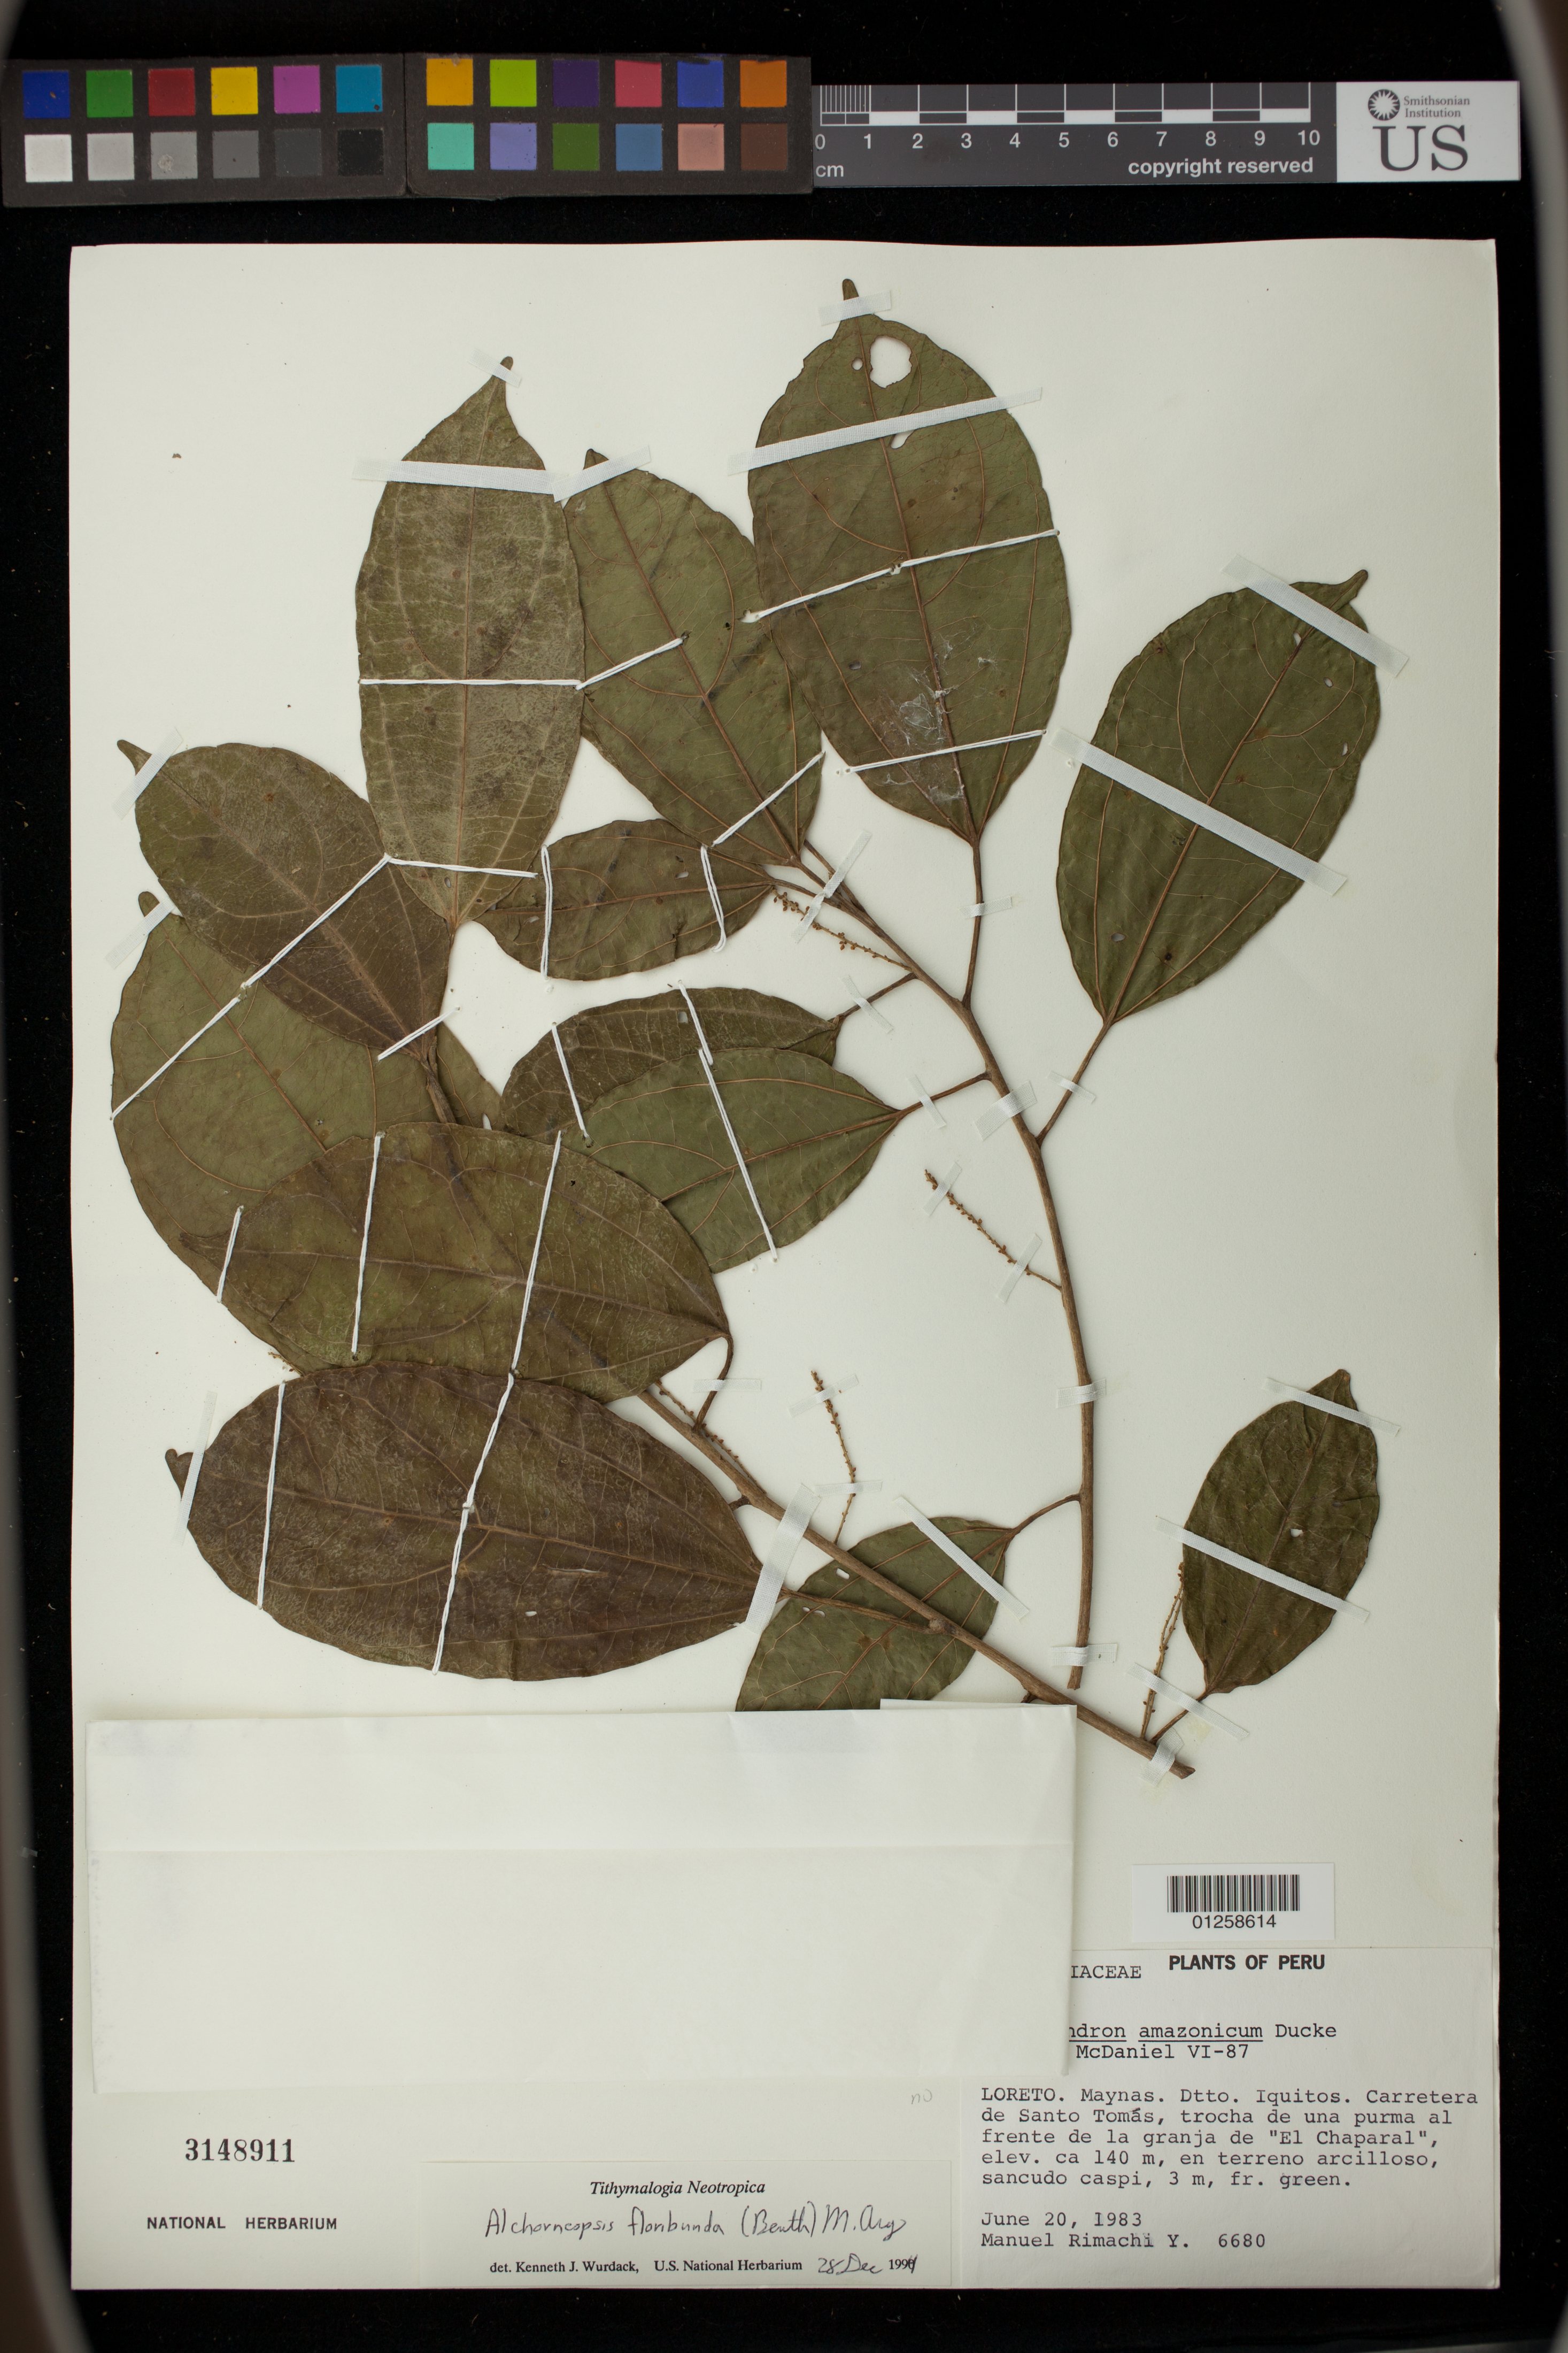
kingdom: Plantae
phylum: Tracheophyta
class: Magnoliopsida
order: Malpighiales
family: Euphorbiaceae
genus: Alchorneopsis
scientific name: Alchorneopsis floribunda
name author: (Benth.) Müll. Arg.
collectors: M. Rimachi Y.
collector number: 6680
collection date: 1983-06-20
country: Peru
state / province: Loreto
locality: Maynas. Dtto. Iquitos. Carretera de Santo Tomas, troche de una purma al frente de la granja de "El Chaparal"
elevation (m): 140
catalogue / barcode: US 3148911